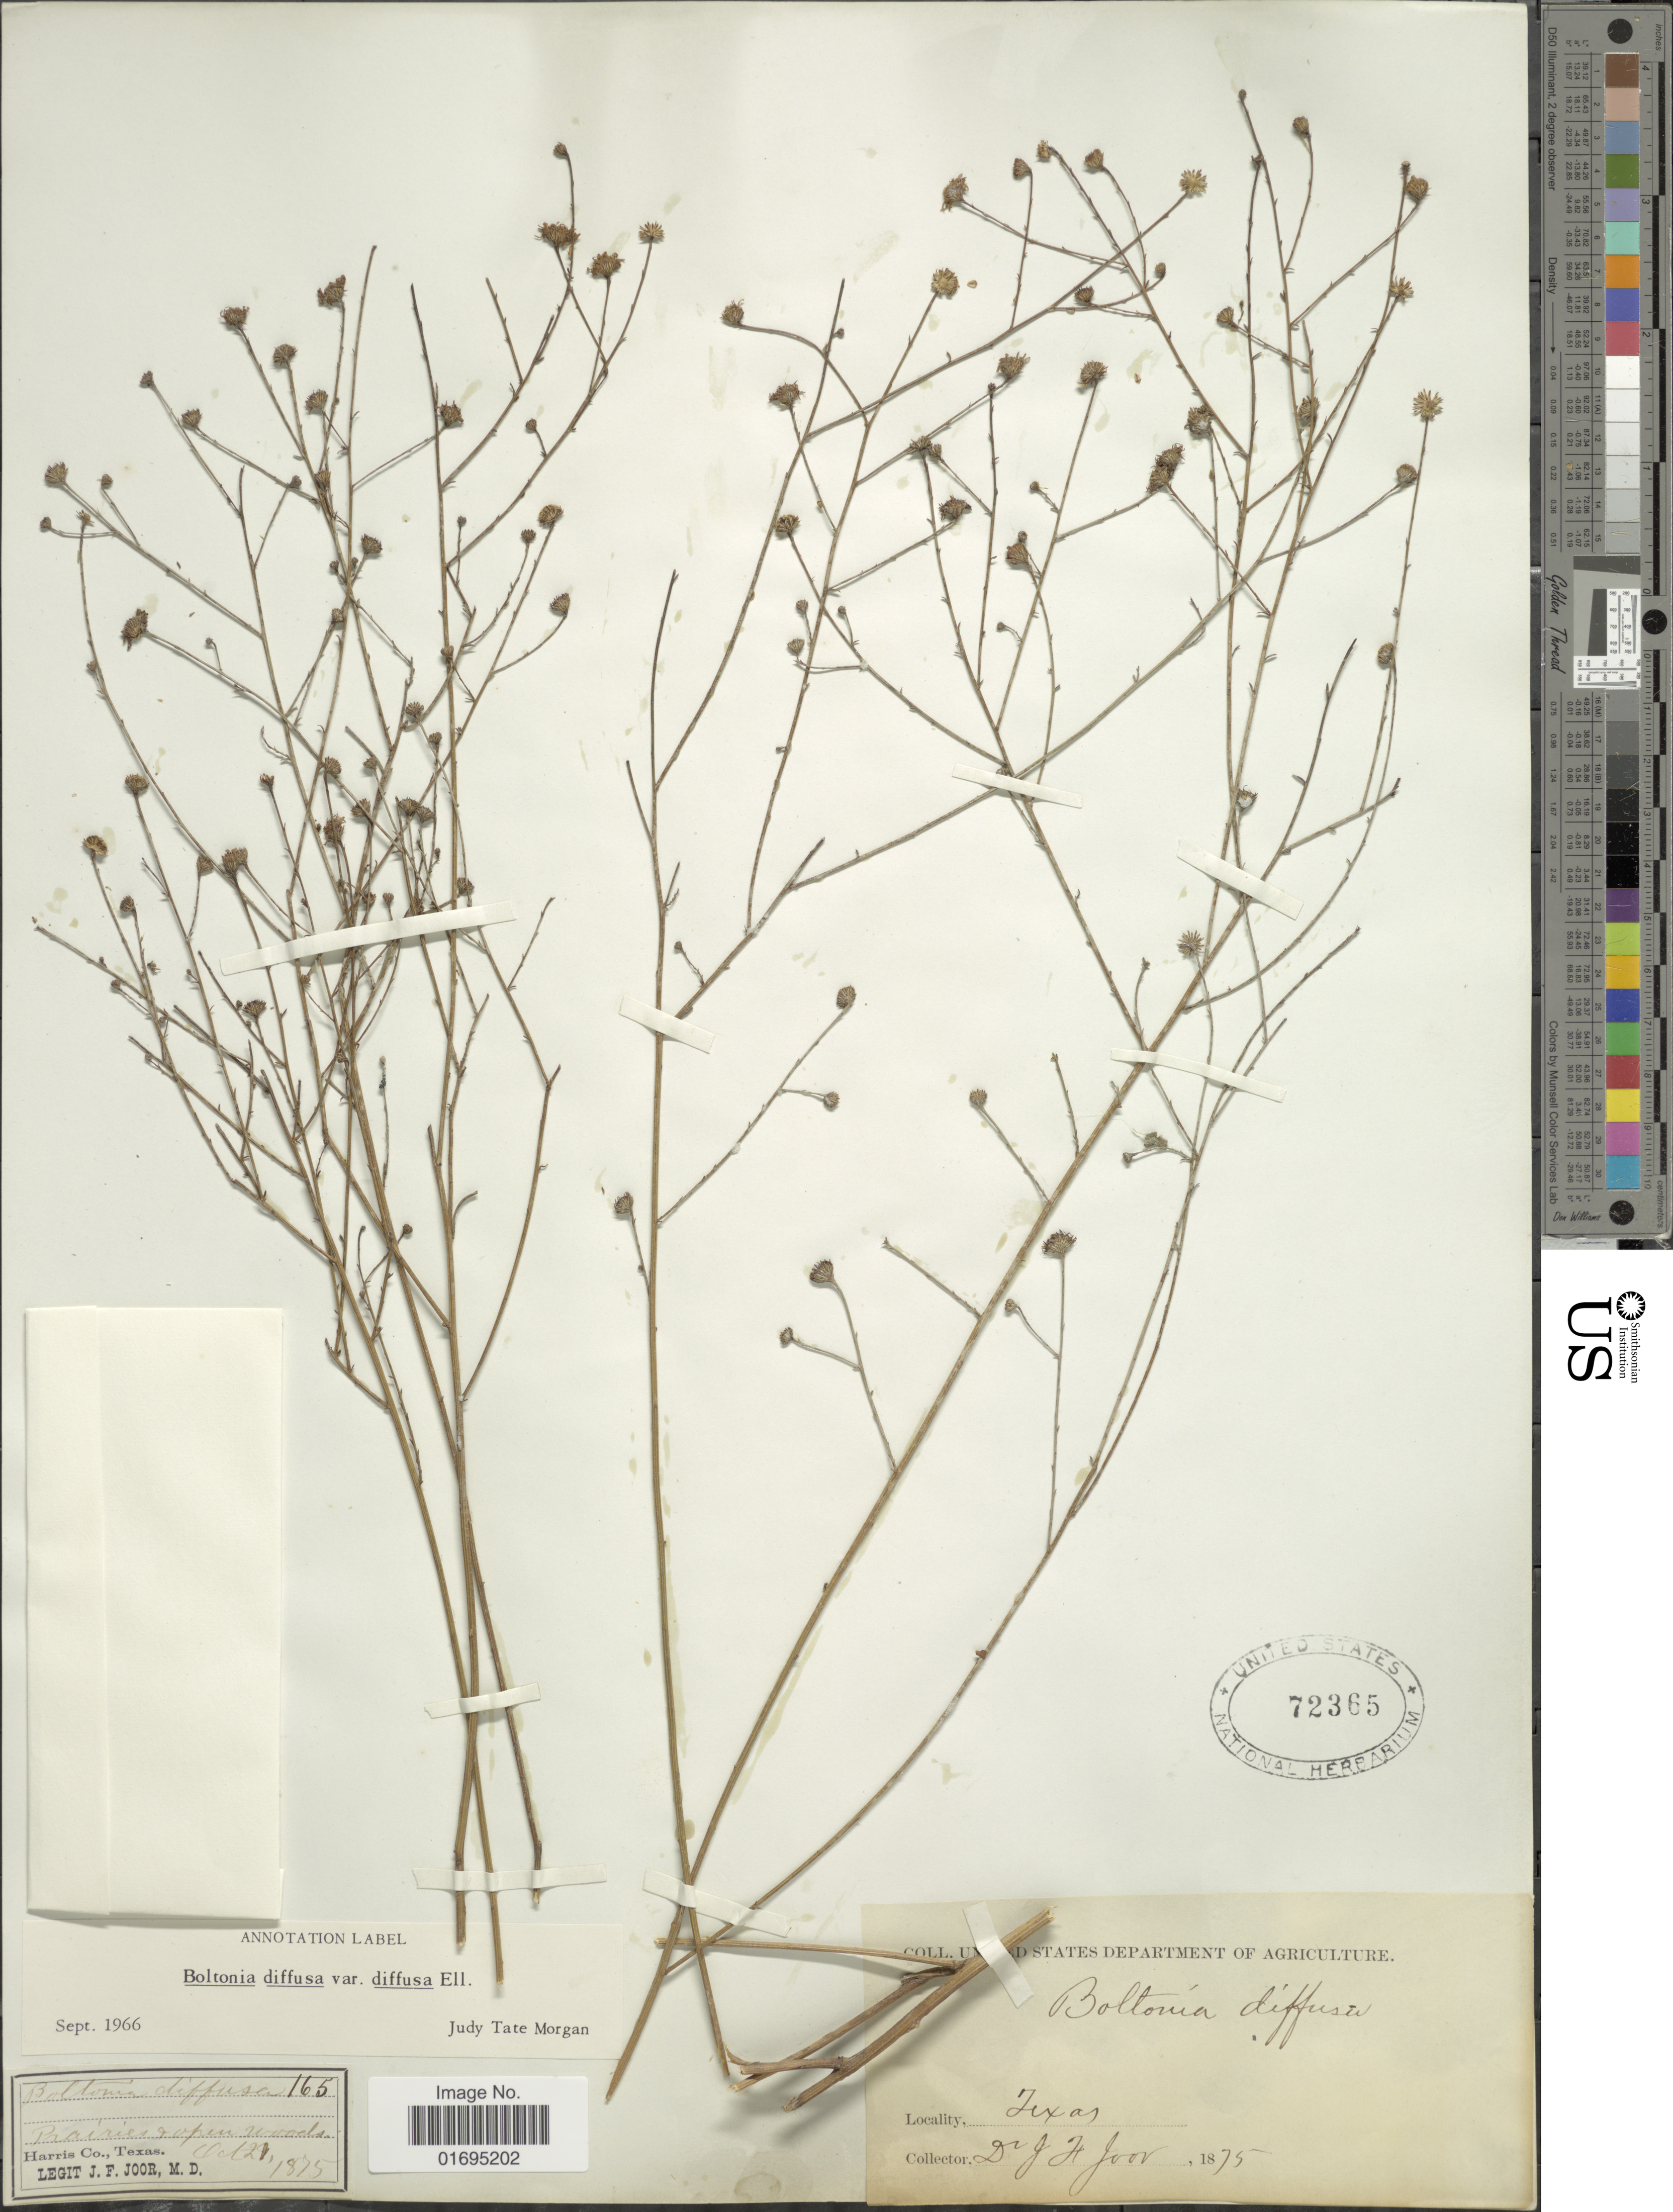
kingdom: Plantae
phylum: Tracheophyta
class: Magnoliopsida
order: Asterales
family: Asteraceae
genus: Boltonia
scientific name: Boltonia diffusa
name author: Elliott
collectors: J. F. Joor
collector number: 165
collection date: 1875-10-21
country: United States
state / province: Texas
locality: Harris Co.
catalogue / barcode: US 72365